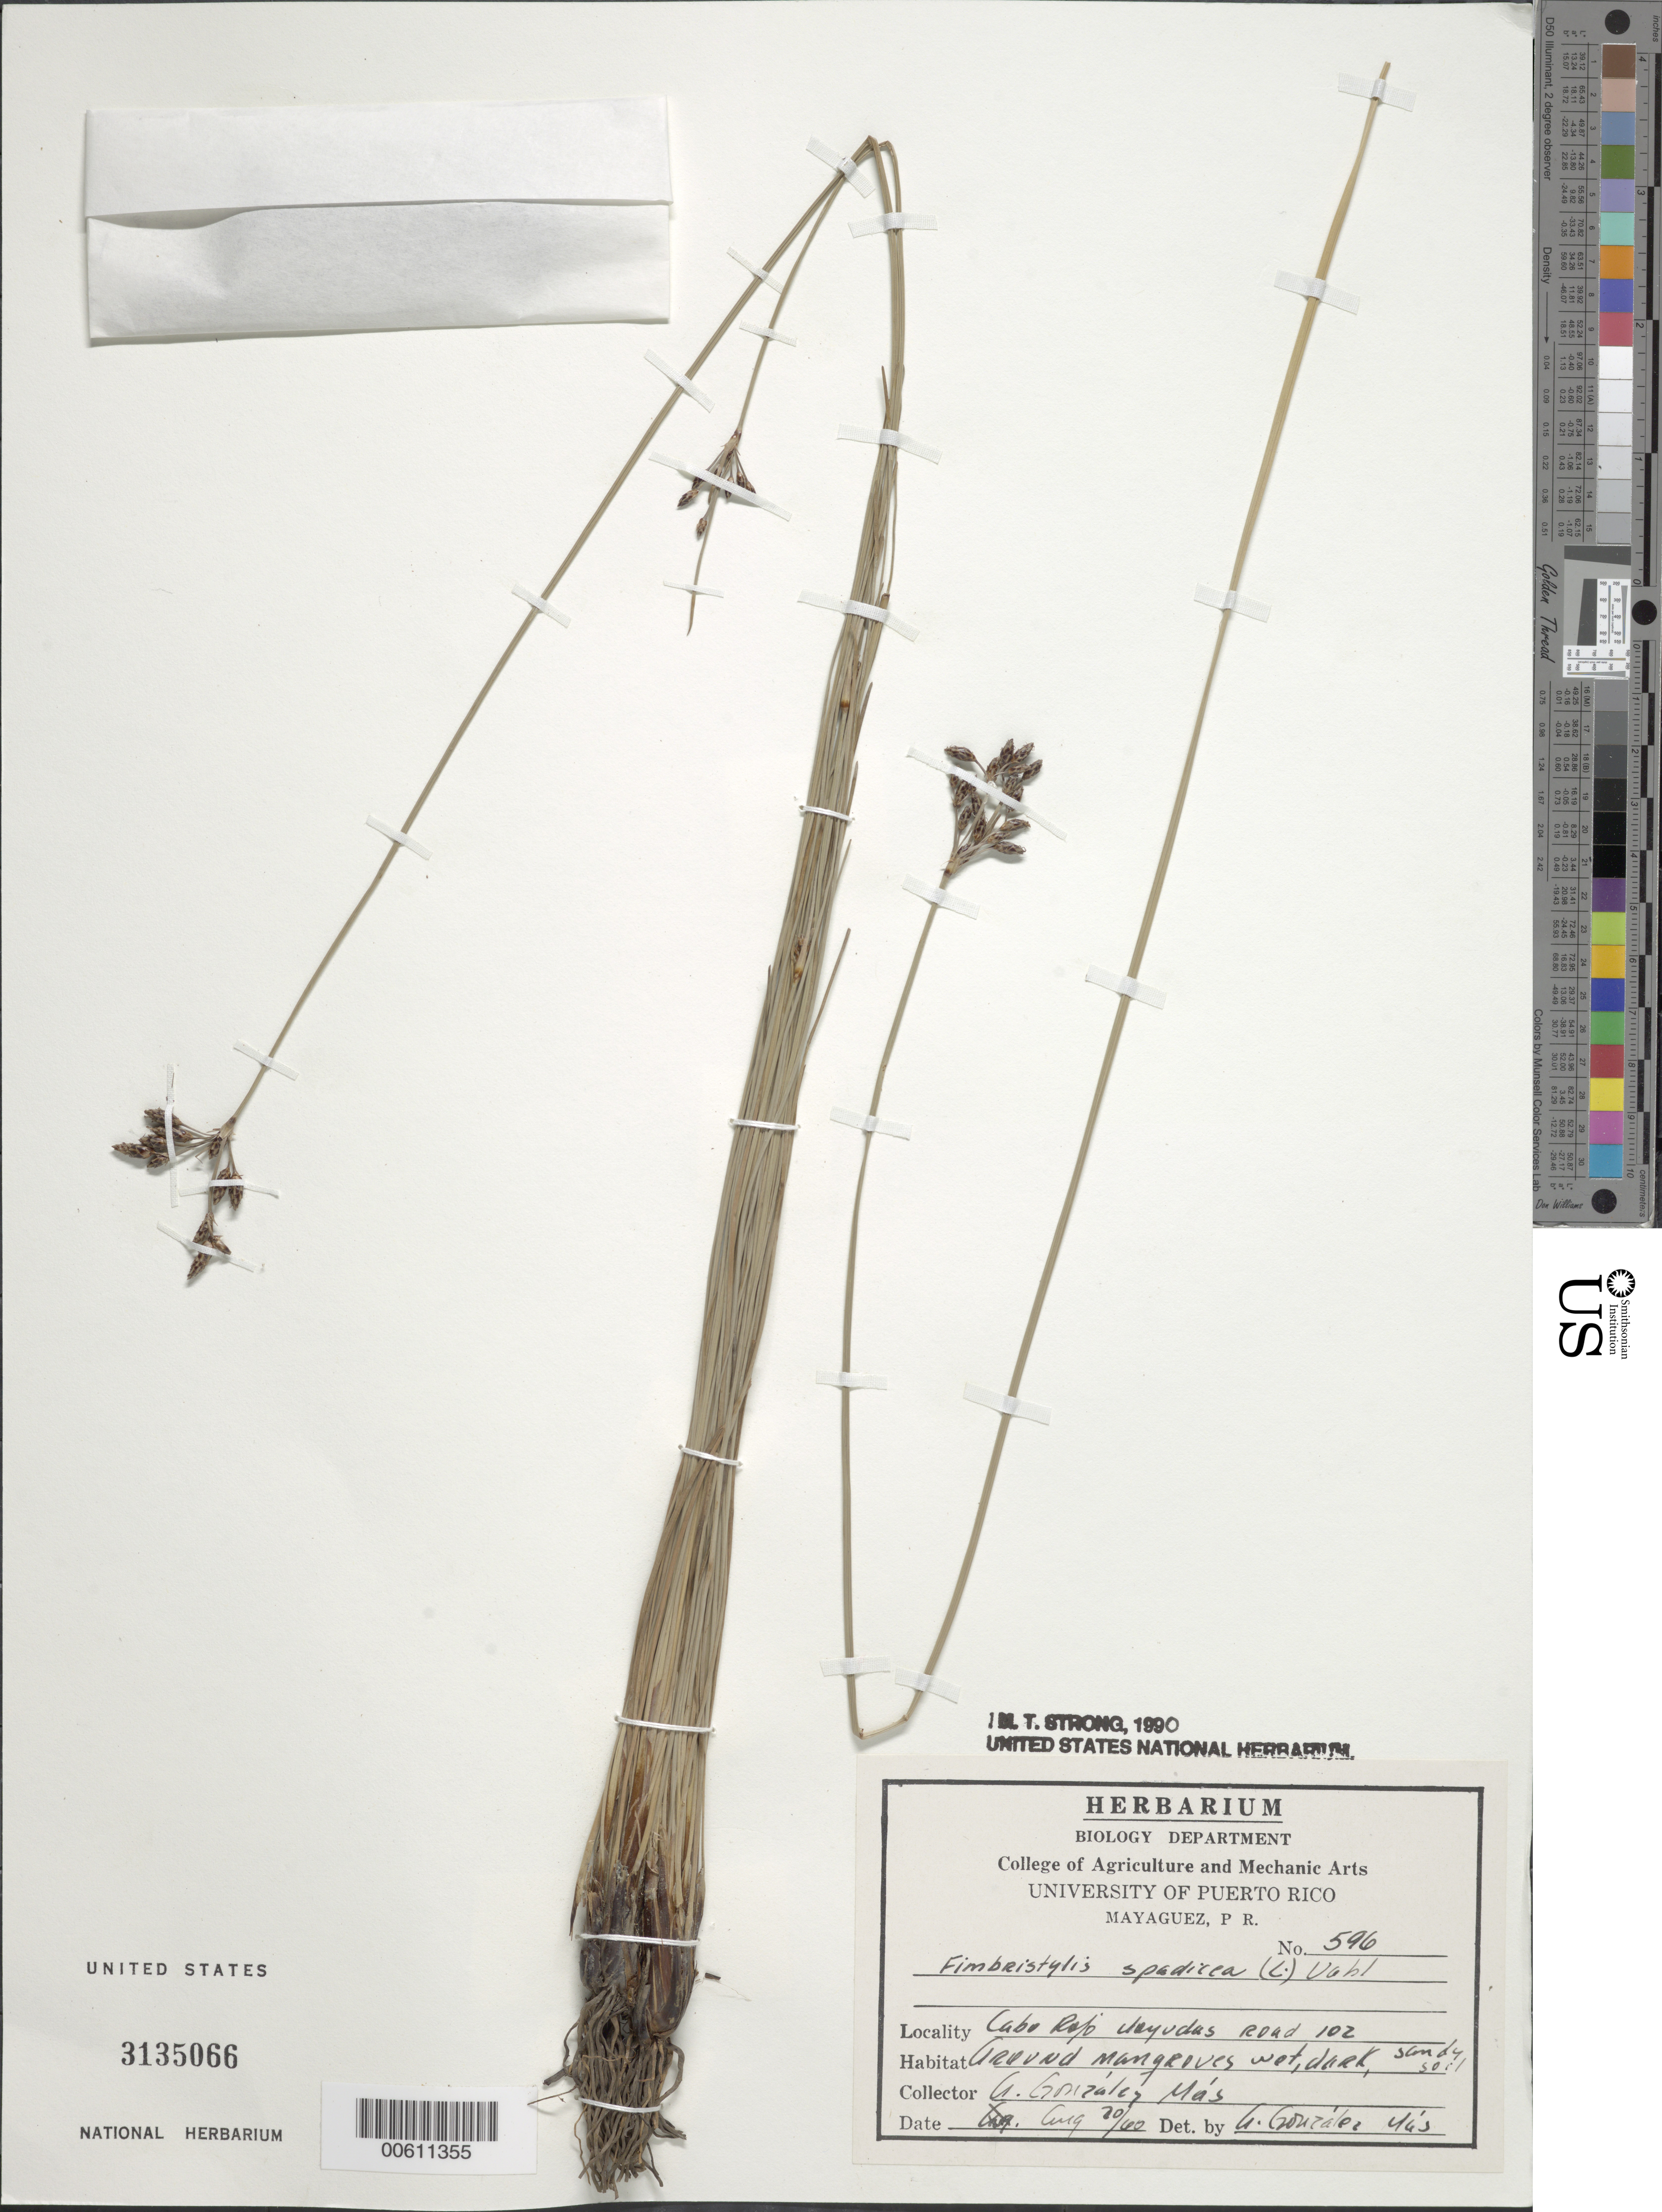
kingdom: Plantae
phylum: Tracheophyta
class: Liliopsida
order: Poales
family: Cyperaceae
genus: Fimbristylis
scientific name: Fimbristylis spadicea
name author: (L.) Vahl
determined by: Strong, M. T., (US), Smithsonian Institution - National Museum of Natural History (UNITED STATES)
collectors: A. González Más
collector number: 596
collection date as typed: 20 Aug 1960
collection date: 1960-08-20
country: Puerto Rico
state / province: Cabo Rojo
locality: Cabo Rojo: Jayudas Road 102.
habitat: Around mangroves, wet dark sandy soil.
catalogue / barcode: US 3135066